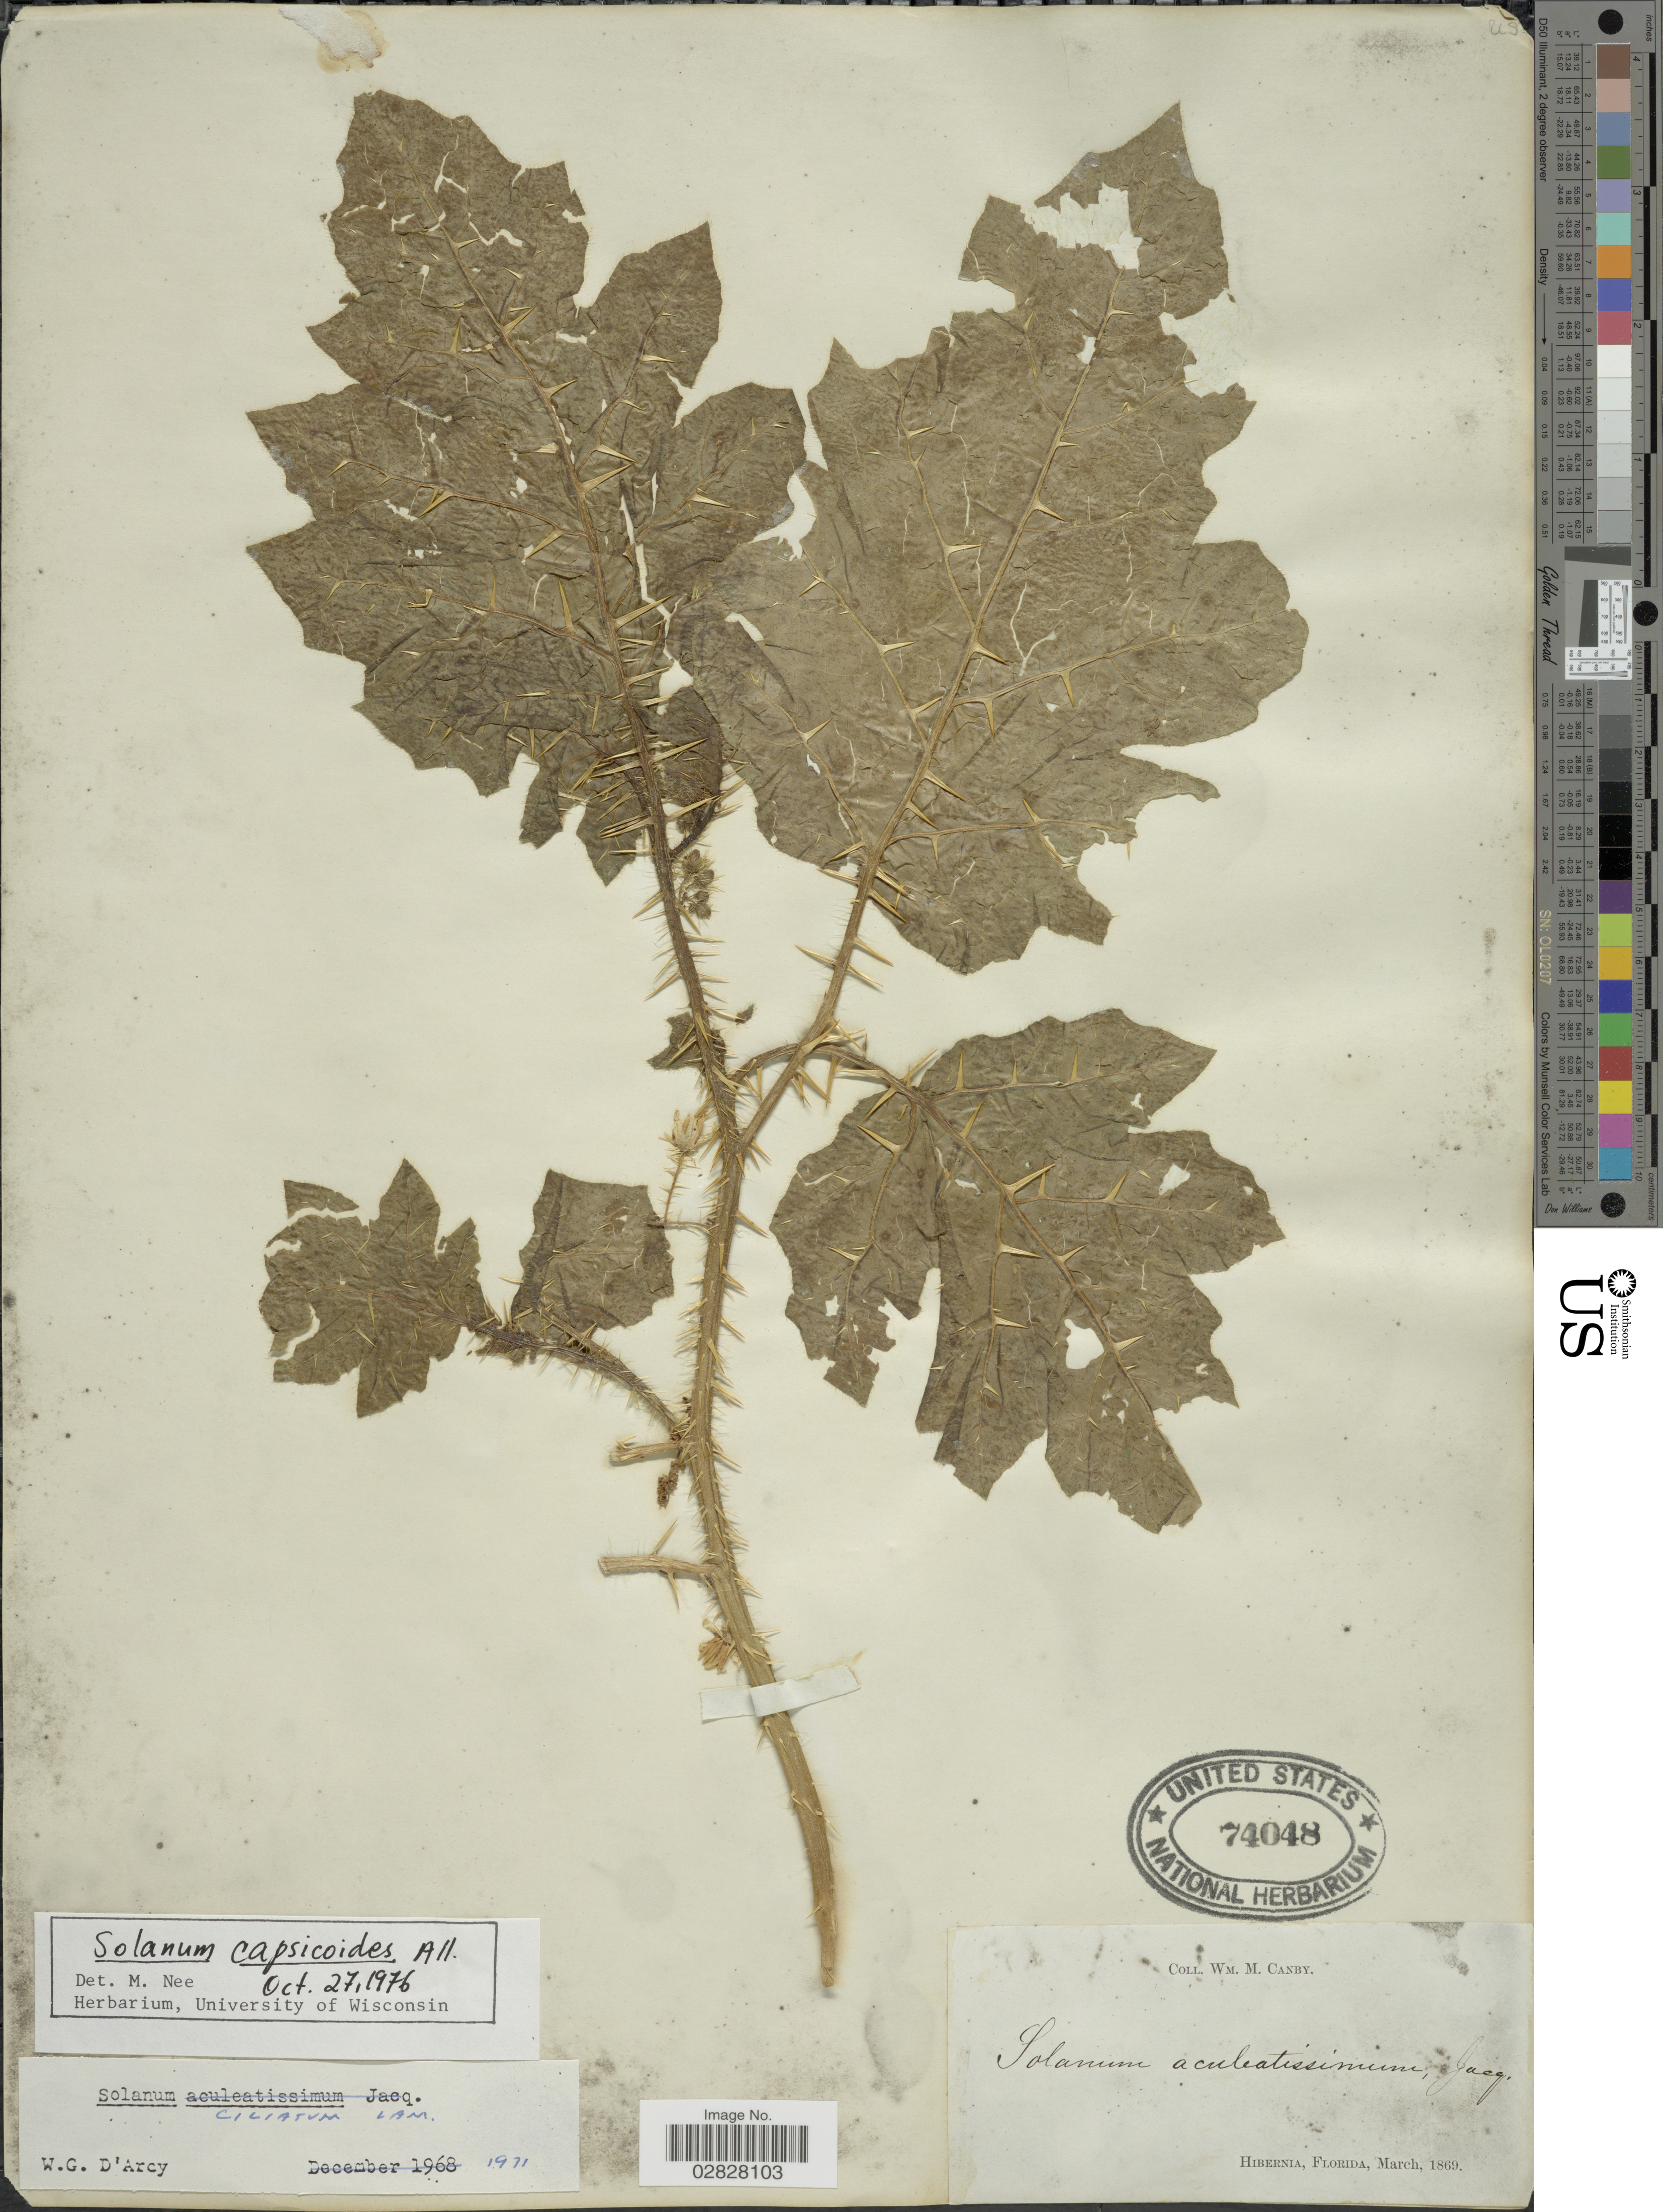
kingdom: Plantae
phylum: Tracheophyta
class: Magnoliopsida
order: Solanales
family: Solanaceae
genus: Solanum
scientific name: Solanum capsicoides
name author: All.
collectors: W. M. Canby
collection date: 1869-03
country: United States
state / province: Florida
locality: Hibernia.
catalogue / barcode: US 74048